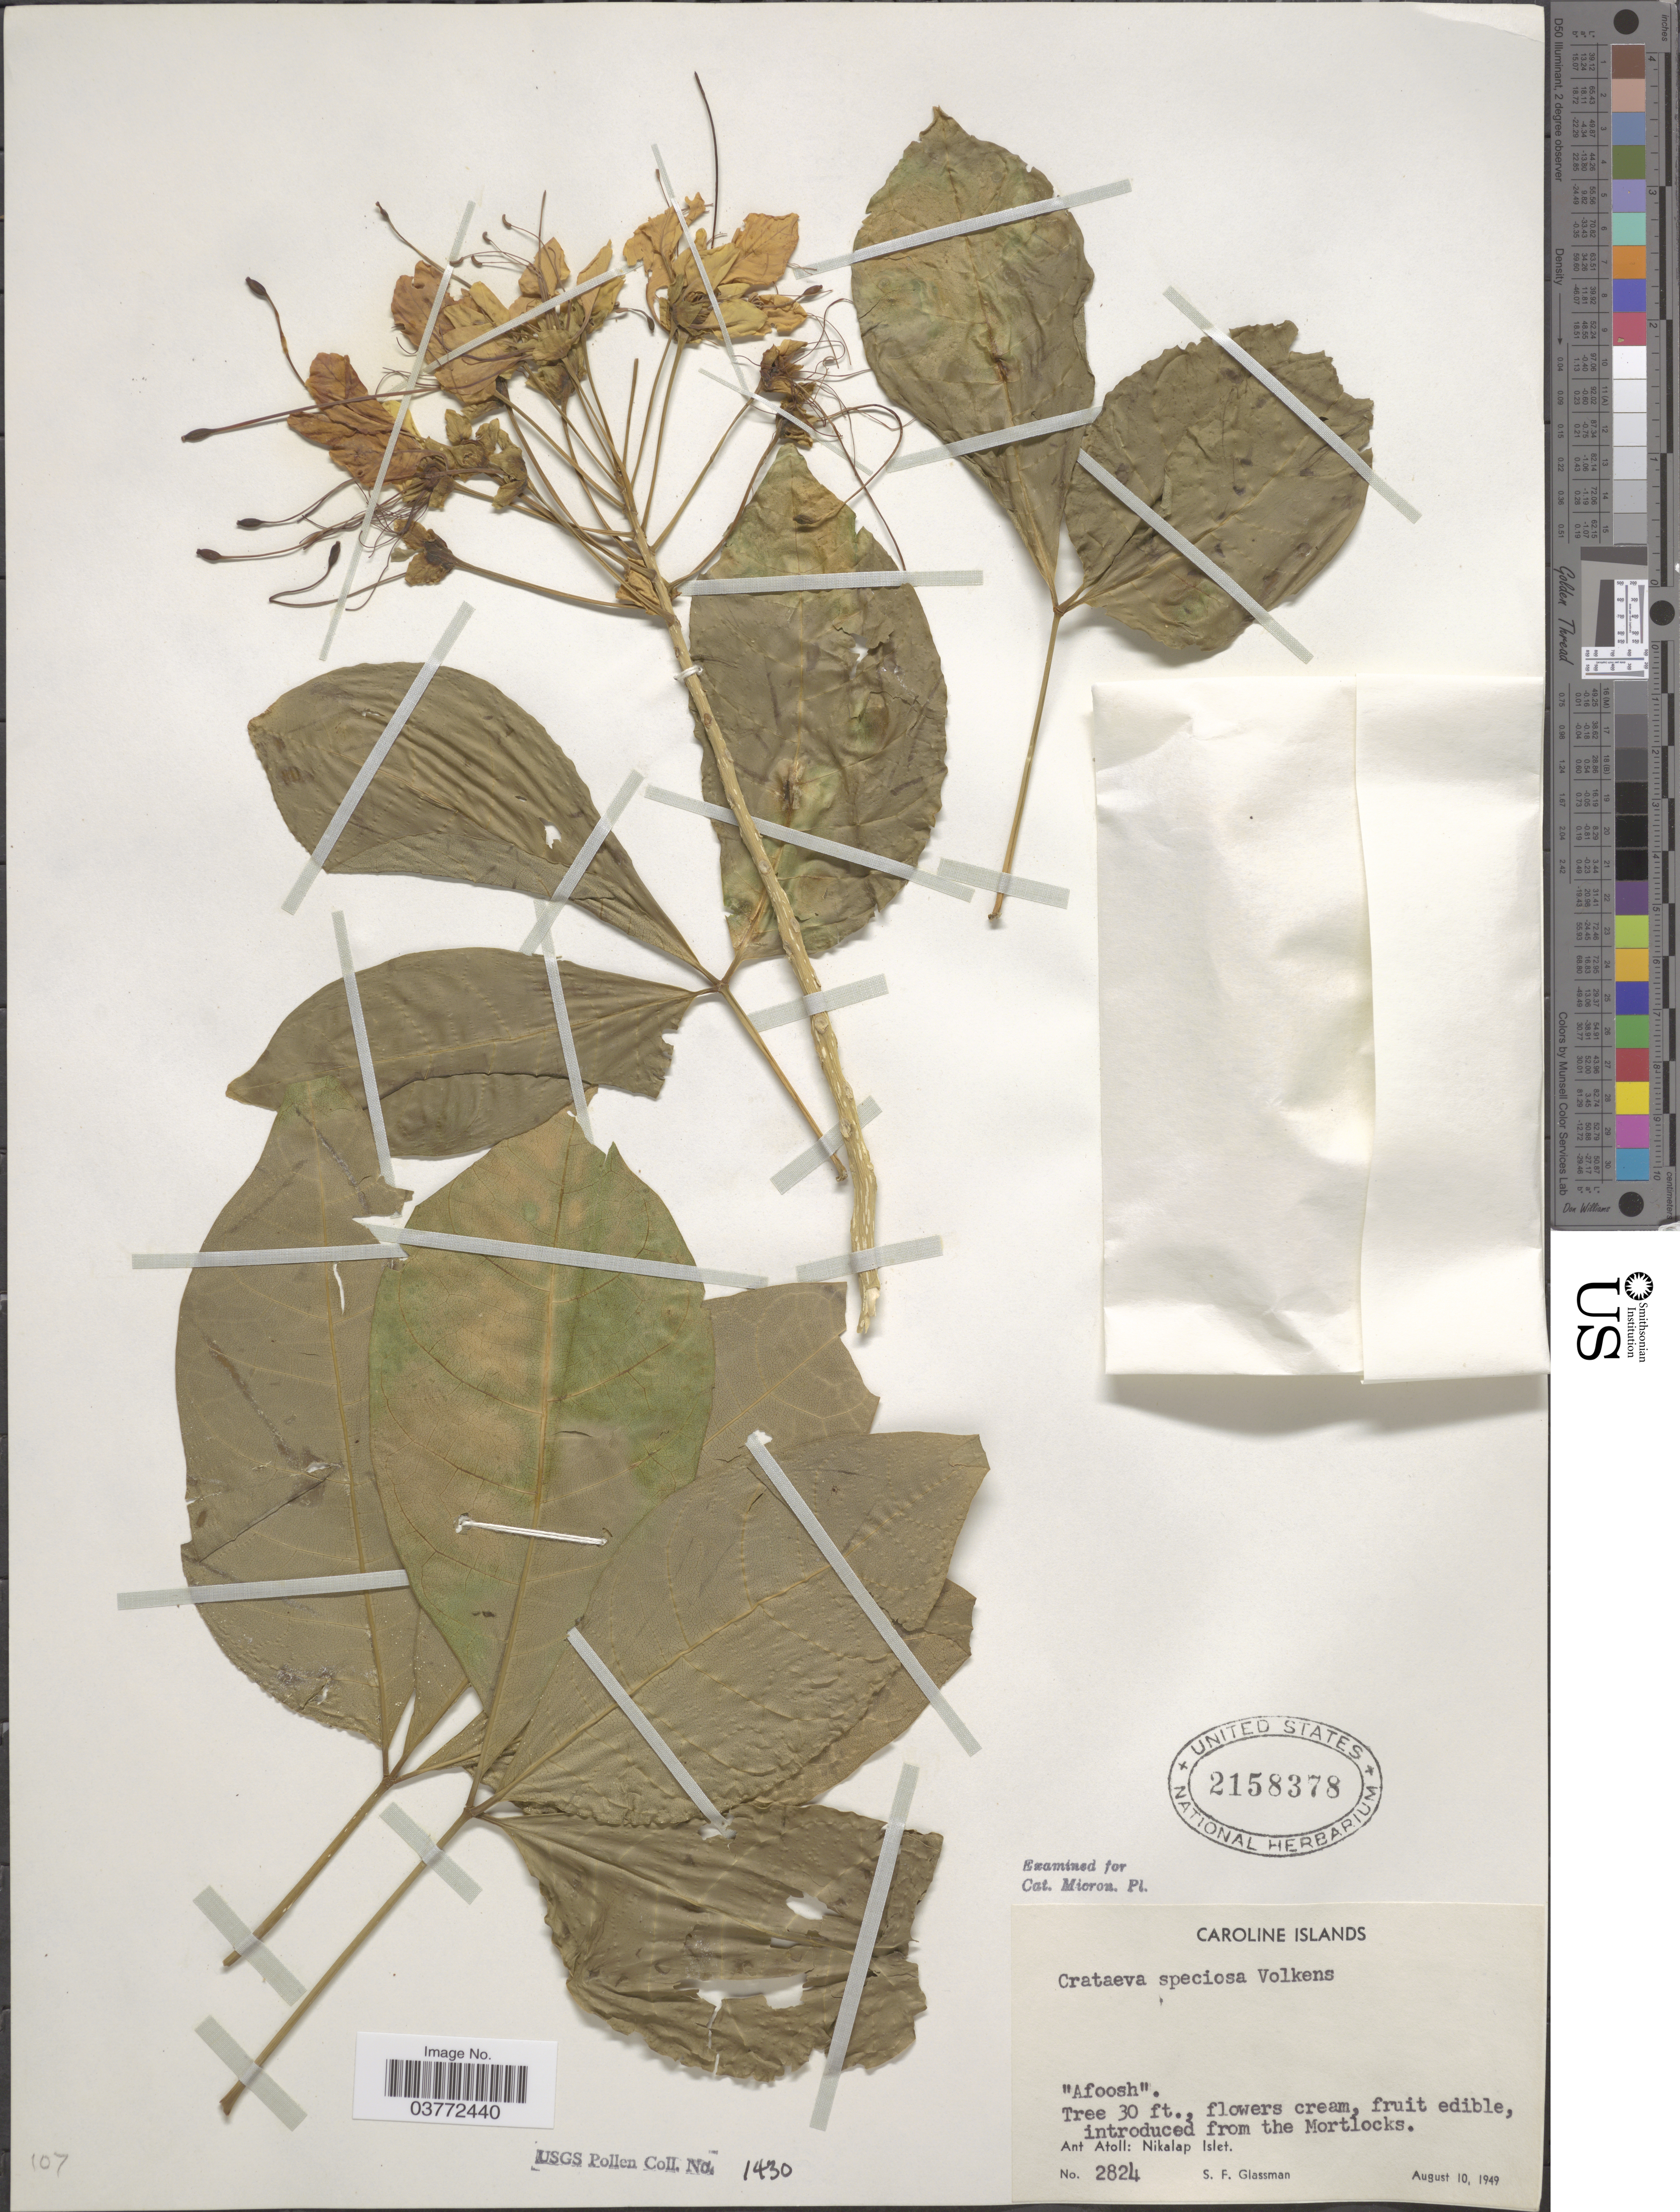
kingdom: Plantae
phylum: Tracheophyta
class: Magnoliopsida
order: Brassicales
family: Capparaceae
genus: Crateva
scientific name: Crateva speciosa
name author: Volkens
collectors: S. F. Glassman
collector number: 2824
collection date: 1949-08-10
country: Micronesia, Federated States of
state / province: Pohnpei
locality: The Mortlocks. Ant Atoll: Nikalap Islet.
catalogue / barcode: US 2158378